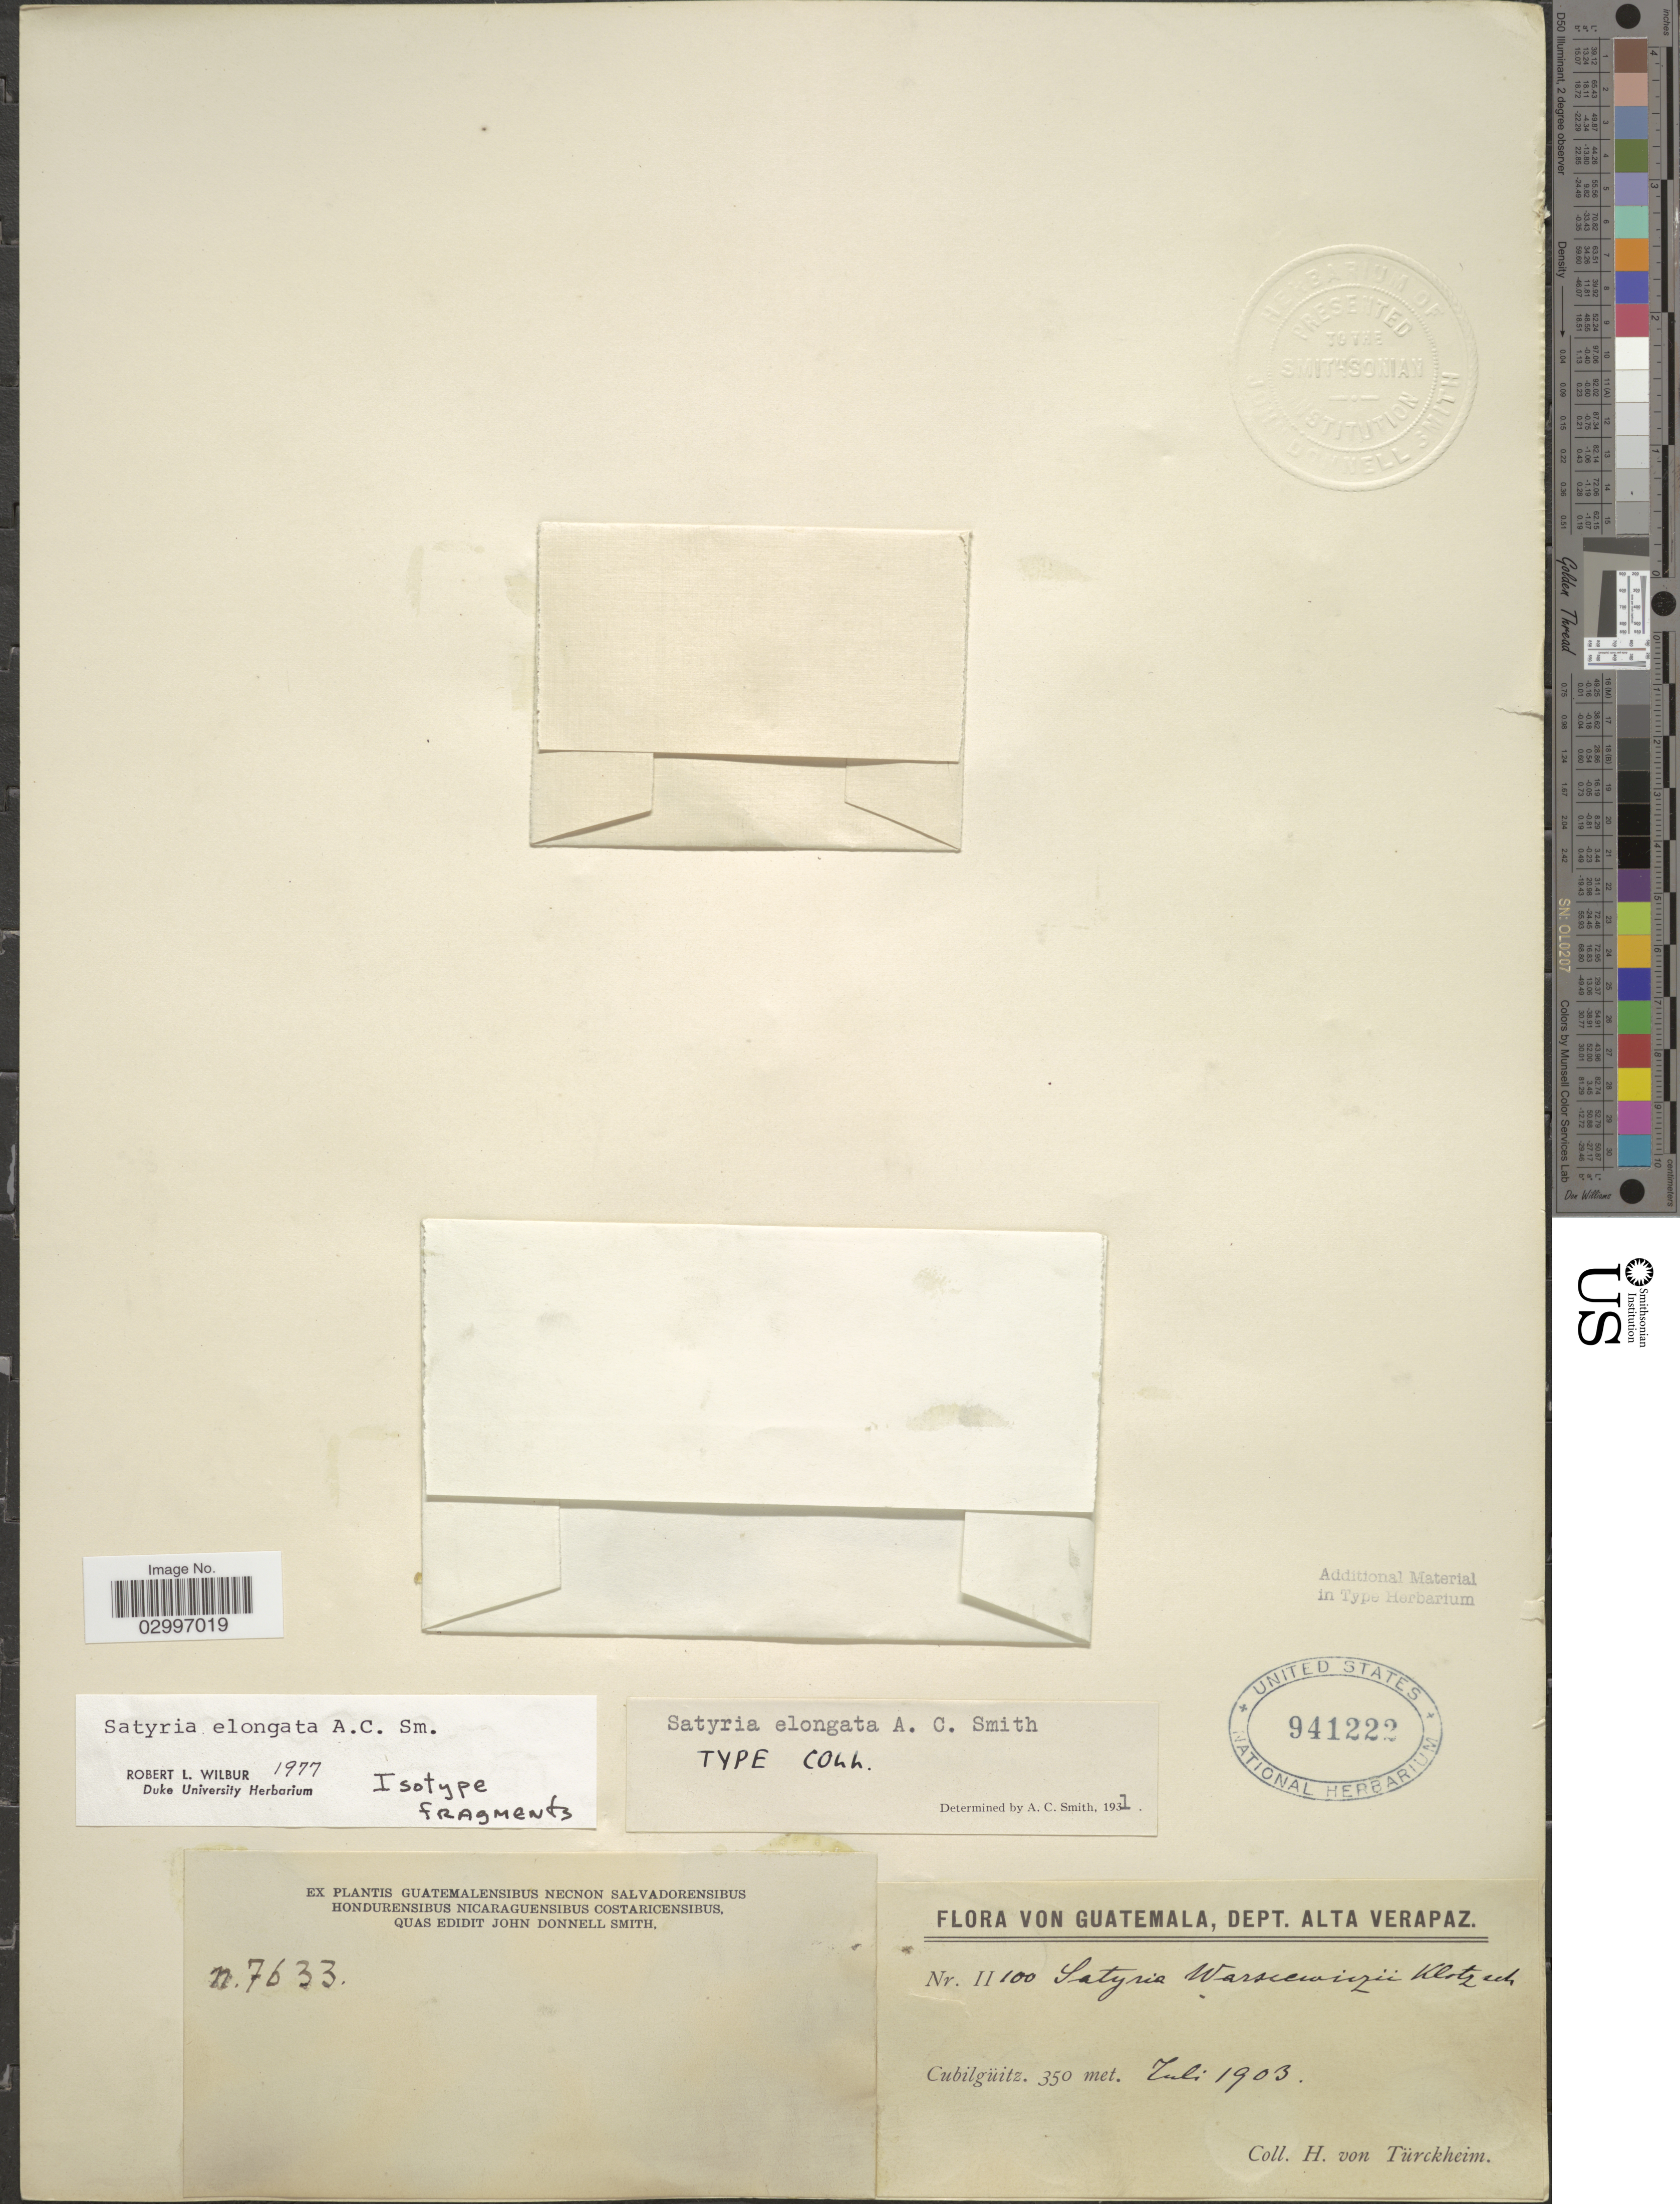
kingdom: Plantae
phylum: Tracheophyta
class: Magnoliopsida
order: Ericales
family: Ericaceae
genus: Satyria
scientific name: Satyria elongata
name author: A.C. Sm.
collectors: H. von Türckheim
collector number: II100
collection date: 1903-07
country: Guatemala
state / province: Alta Verapaz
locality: Dept. Alta Verapaz, Cubilgüitz.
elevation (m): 350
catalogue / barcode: US 941222